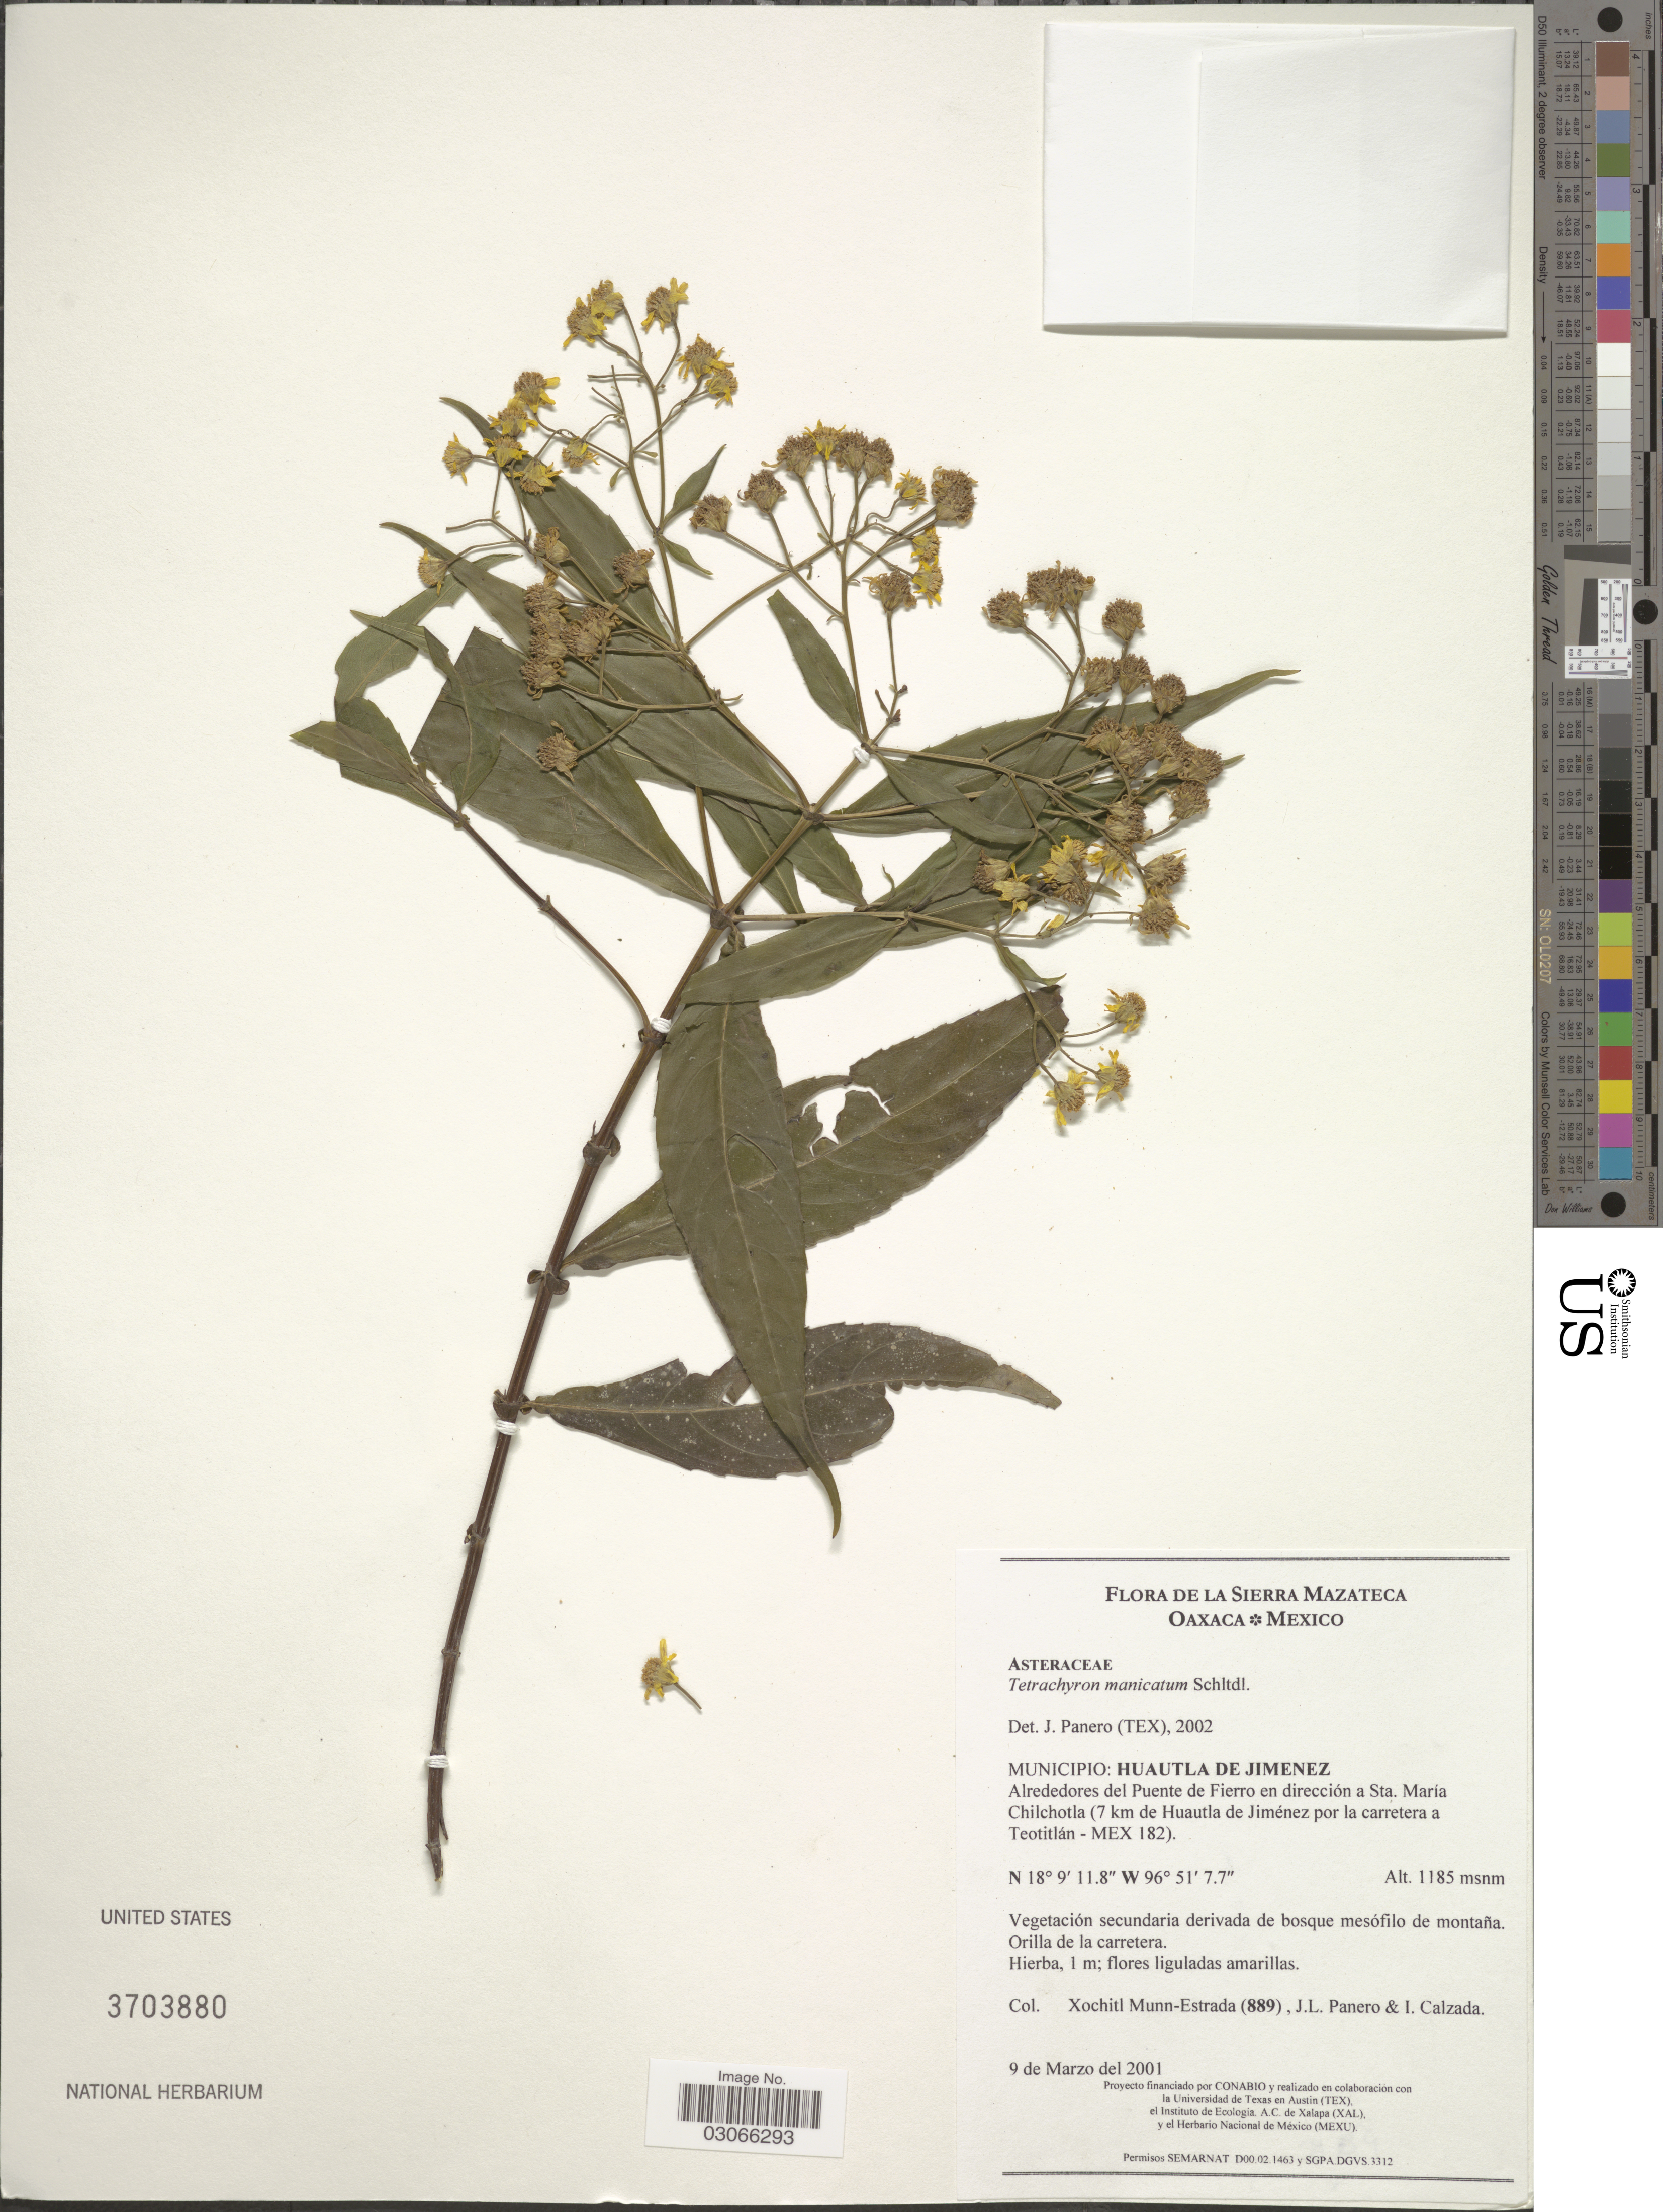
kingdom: Plantae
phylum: Tracheophyta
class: Magnoliopsida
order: Asterales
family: Asteraceae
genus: Tetrachyron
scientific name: Tetrachyron manicatum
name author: Schltdl.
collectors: X. Munn-Estrada, J. L. Panero & I. Calzada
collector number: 889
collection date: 2001-03-09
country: Mexico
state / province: Oaxaca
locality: La Sierra Mazateca. Municipio: Huautla de Jimenez. Alrededores del Puente de Fierro en dirección a Sta. María Chilchotla (7 km de Huautla de Jiménez por la carretera a Teotitlán - MEX 182).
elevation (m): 1185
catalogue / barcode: US 3703880